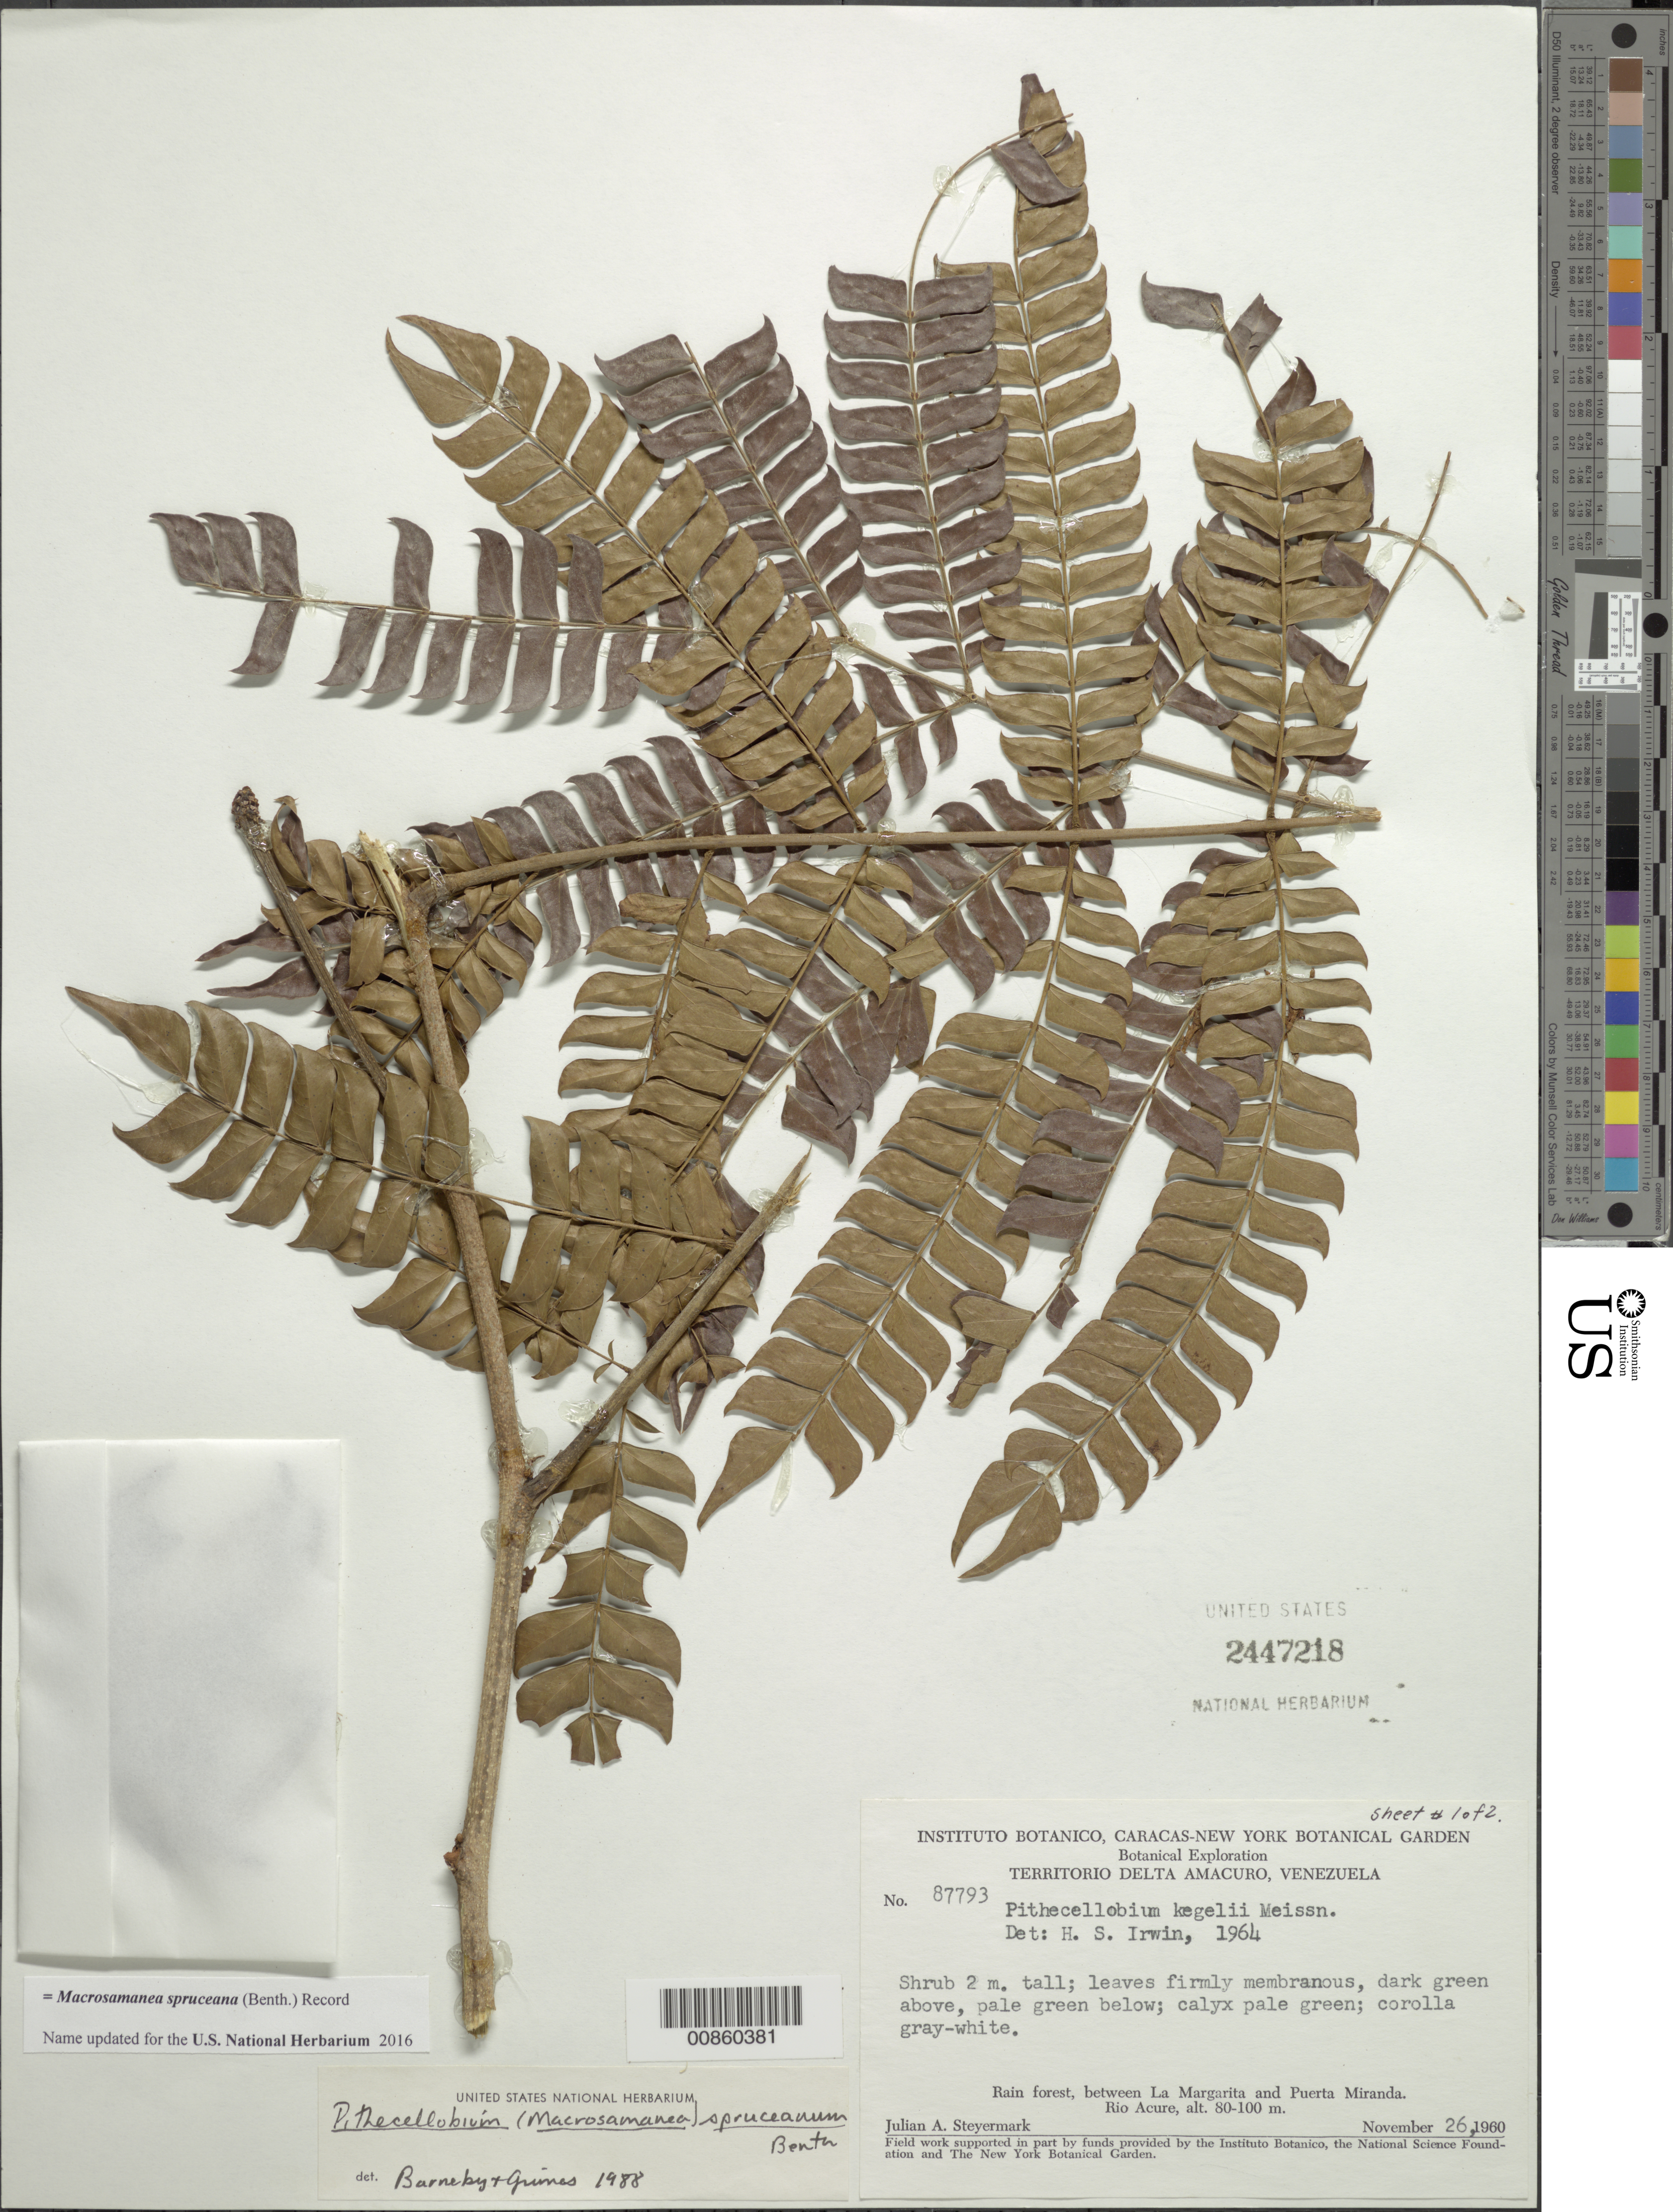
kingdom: Plantae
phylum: Tracheophyta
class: Magnoliopsida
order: Fabales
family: Fabaceae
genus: Macrosamanea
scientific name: Macrosamanea spruceana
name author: (Benth.) Killip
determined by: Barneby, R. C.; Grimes, J. W.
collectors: J. Steyermark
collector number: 87793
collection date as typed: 26-Nov-60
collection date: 1960-11-26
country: Venezuela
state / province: Delta Amacuro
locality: Río Acure, between La Margarita and Puerto Miranda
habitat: Rain forest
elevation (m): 80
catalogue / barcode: US 2447218